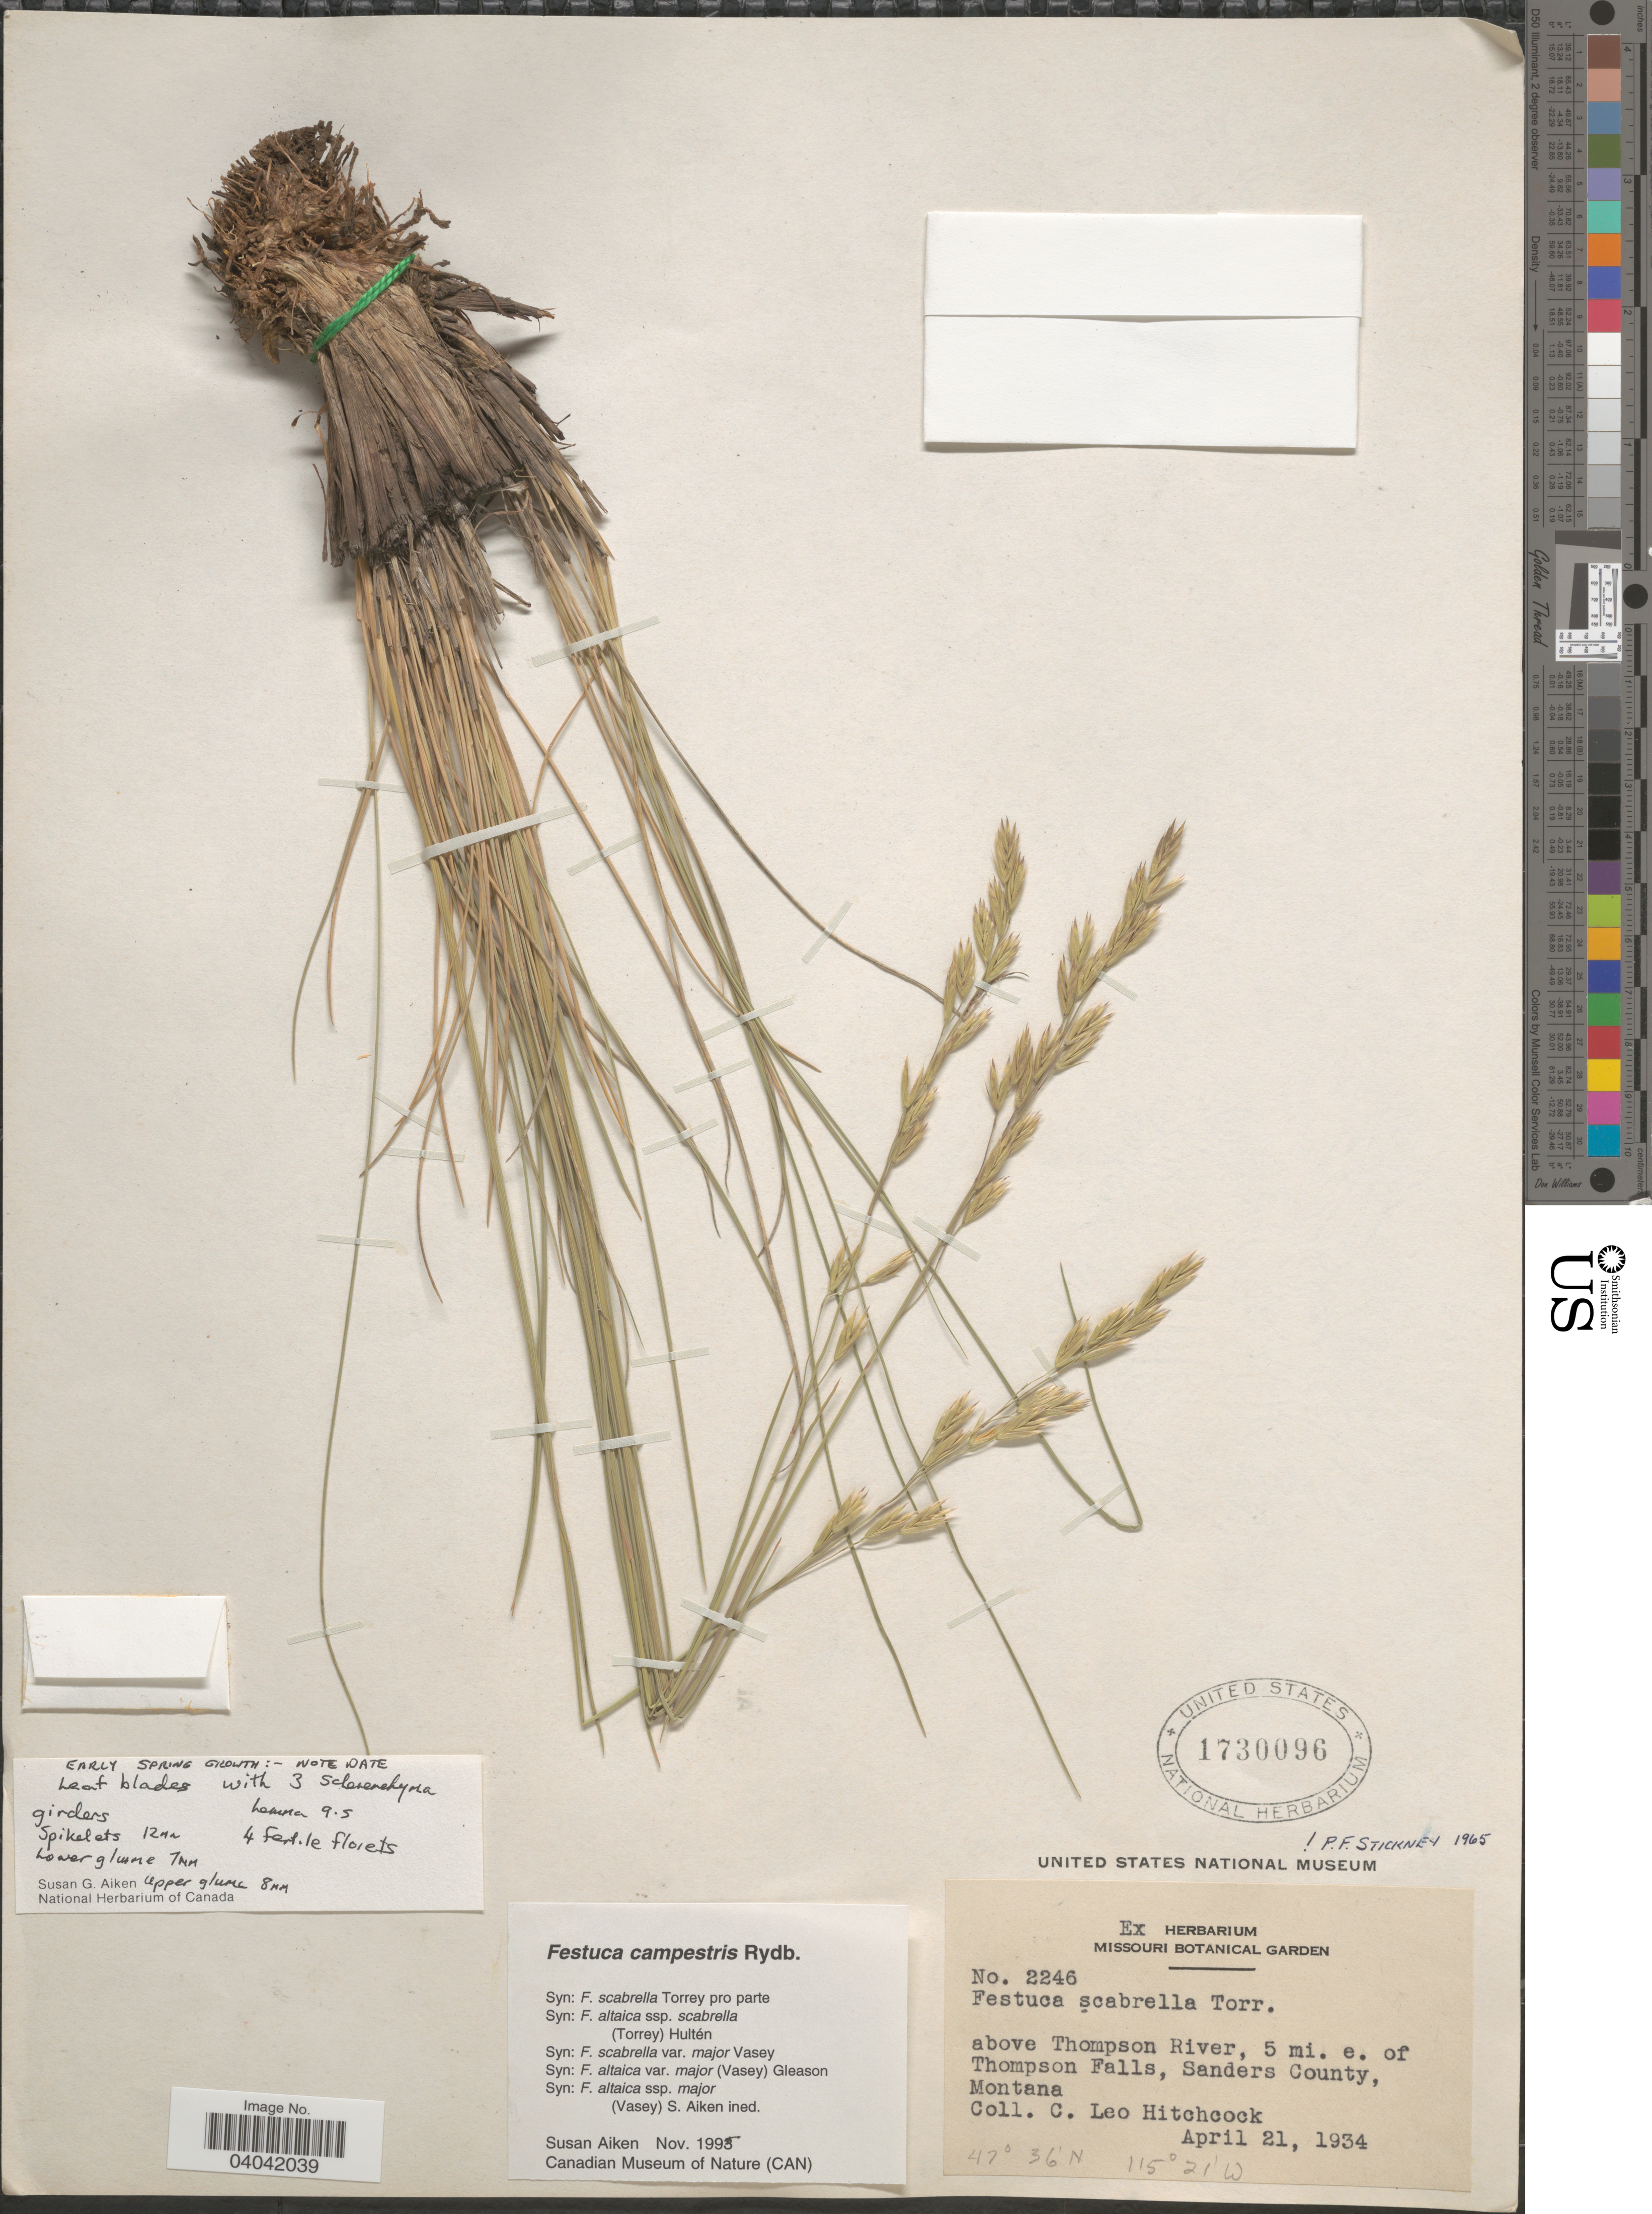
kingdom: Plantae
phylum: Tracheophyta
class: Liliopsida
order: Poales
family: Poaceae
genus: Festuca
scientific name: Festuca campestris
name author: Rydb.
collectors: C. L. Hitchcock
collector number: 2246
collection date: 1934-04-21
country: United States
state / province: Montana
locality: Above Thompson River, 5 mi. e. of Thompson Falls, Sanders County.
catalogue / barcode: US 1730096